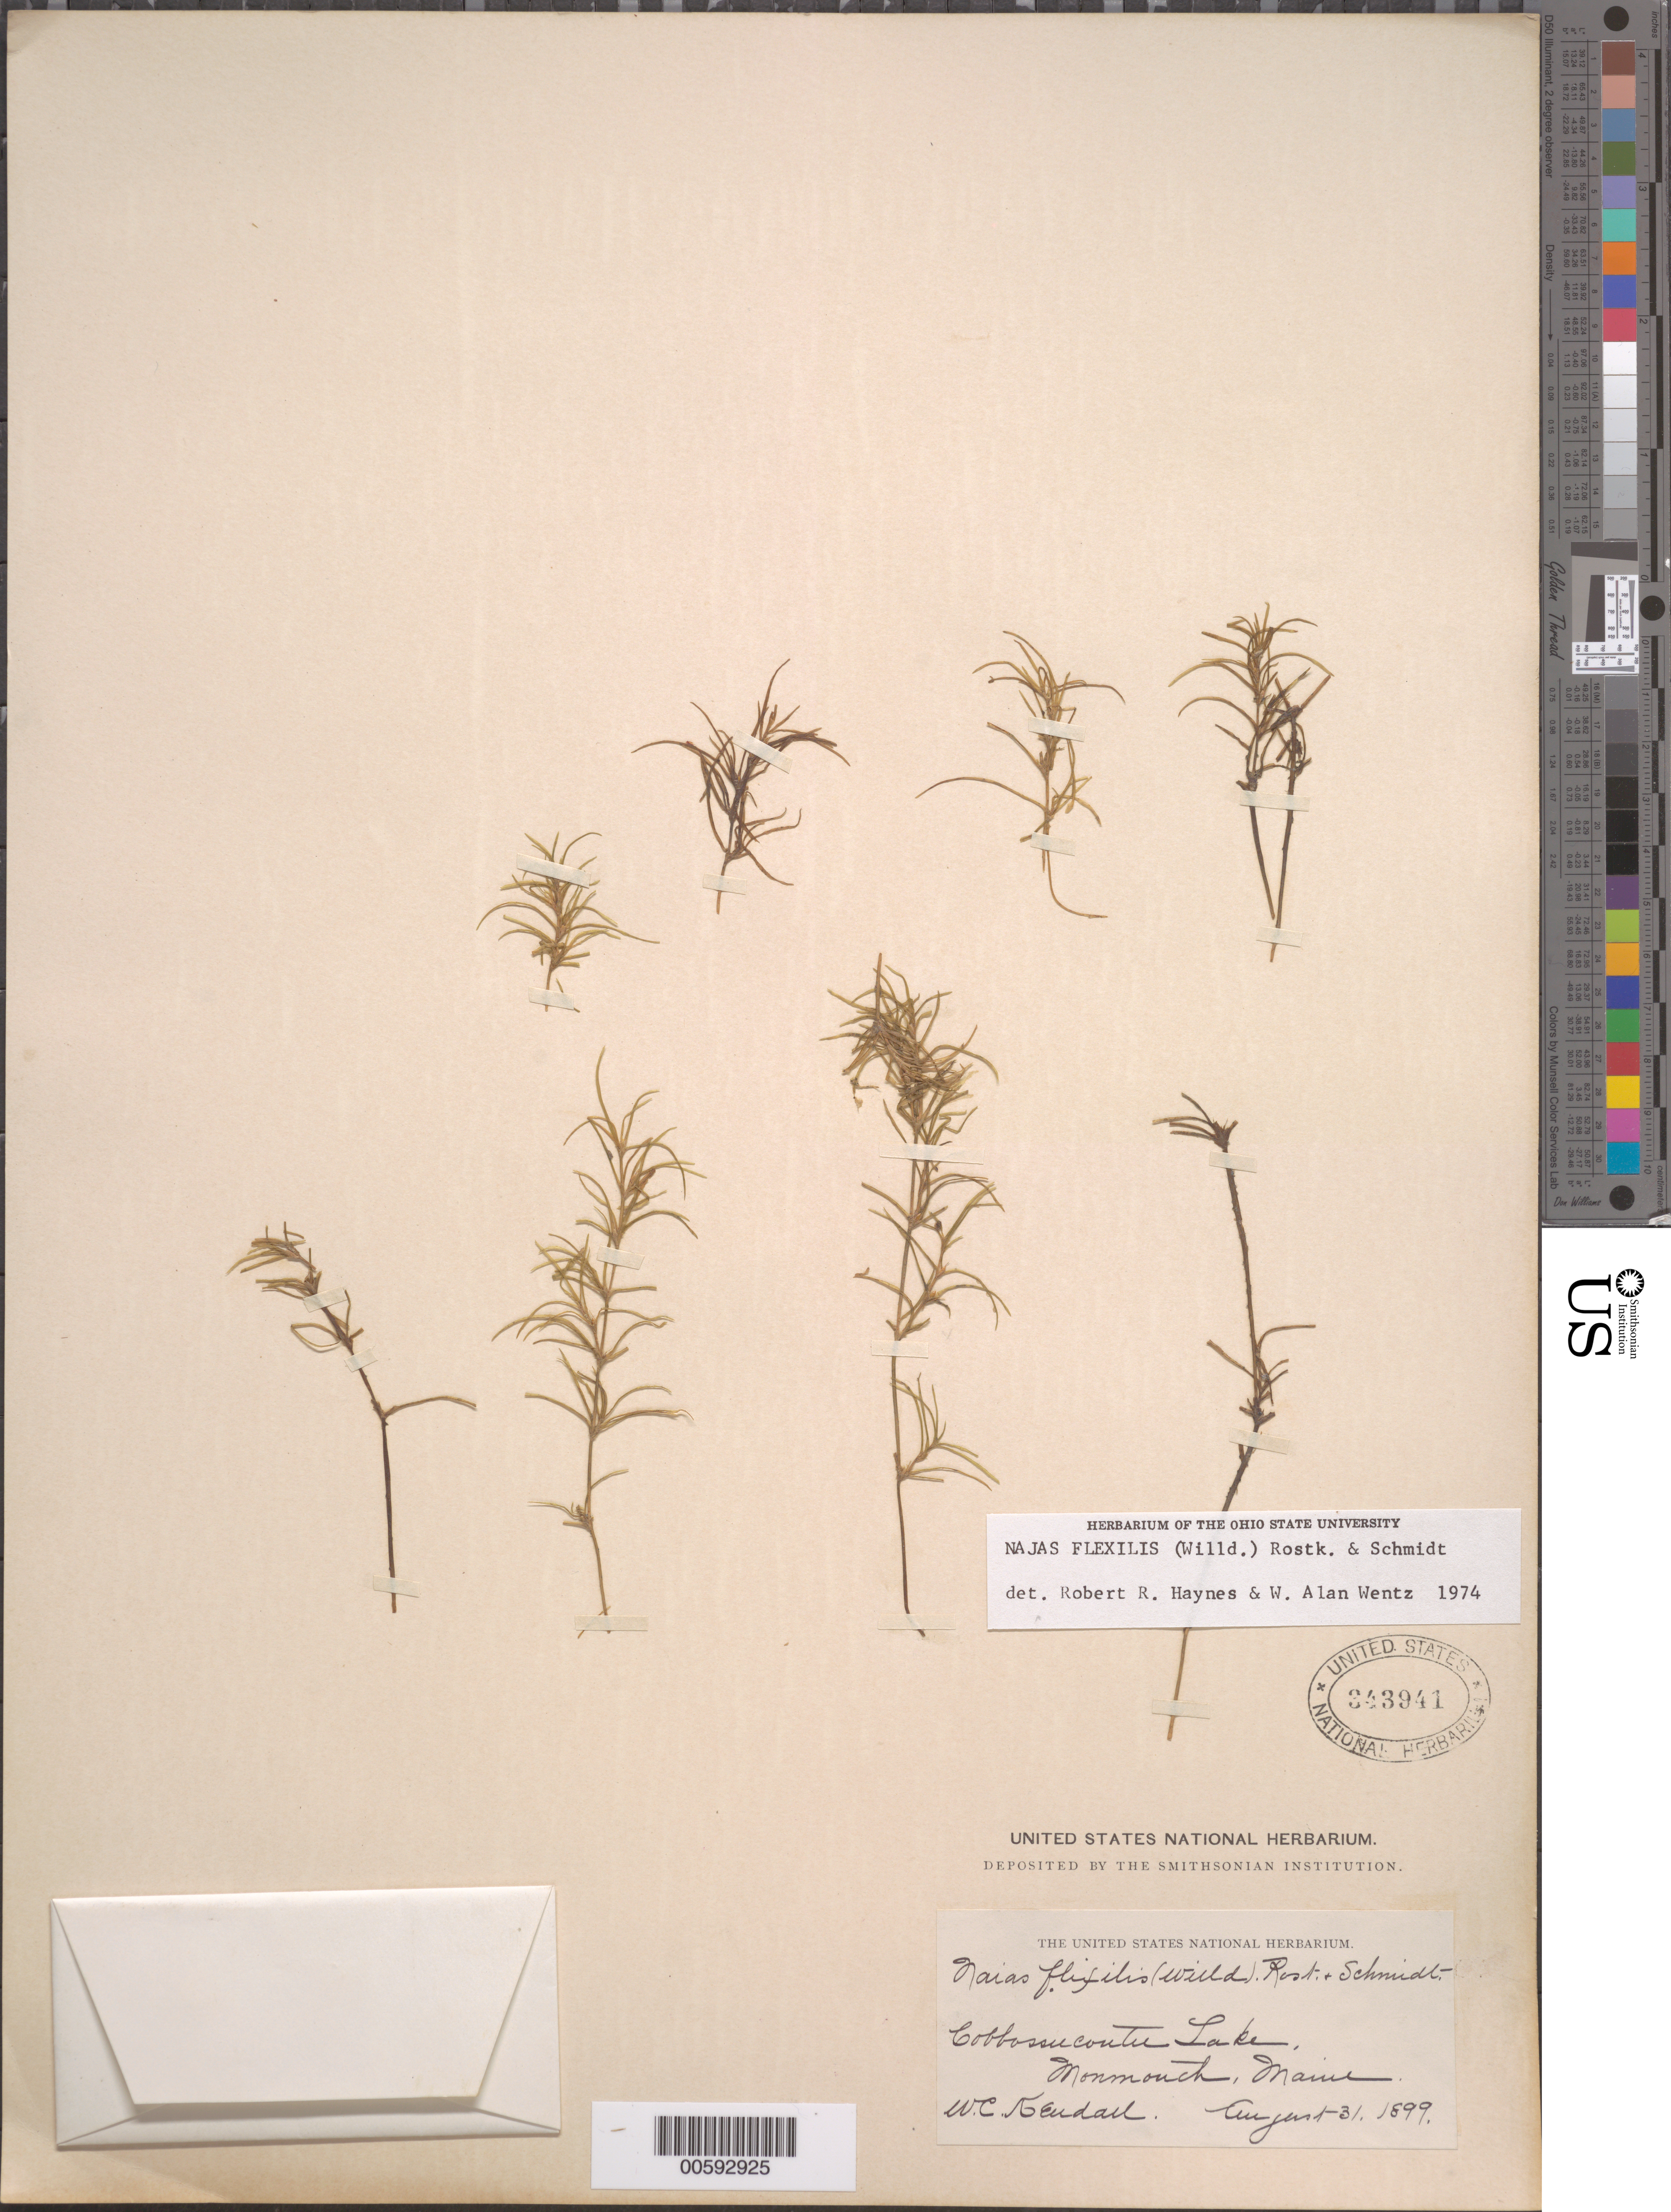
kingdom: Plantae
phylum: Tracheophyta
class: Liliopsida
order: Alismatales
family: Hydrocharitaceae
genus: Najas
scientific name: Najas flexilis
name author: (Willd.) Rostk. & Schmidt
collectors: W. Kendall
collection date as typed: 31 Aug 1899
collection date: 1899-08-31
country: United States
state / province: Maine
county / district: Kennebec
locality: Monmouth, Cobbossucoutu Lake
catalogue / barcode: US 343941